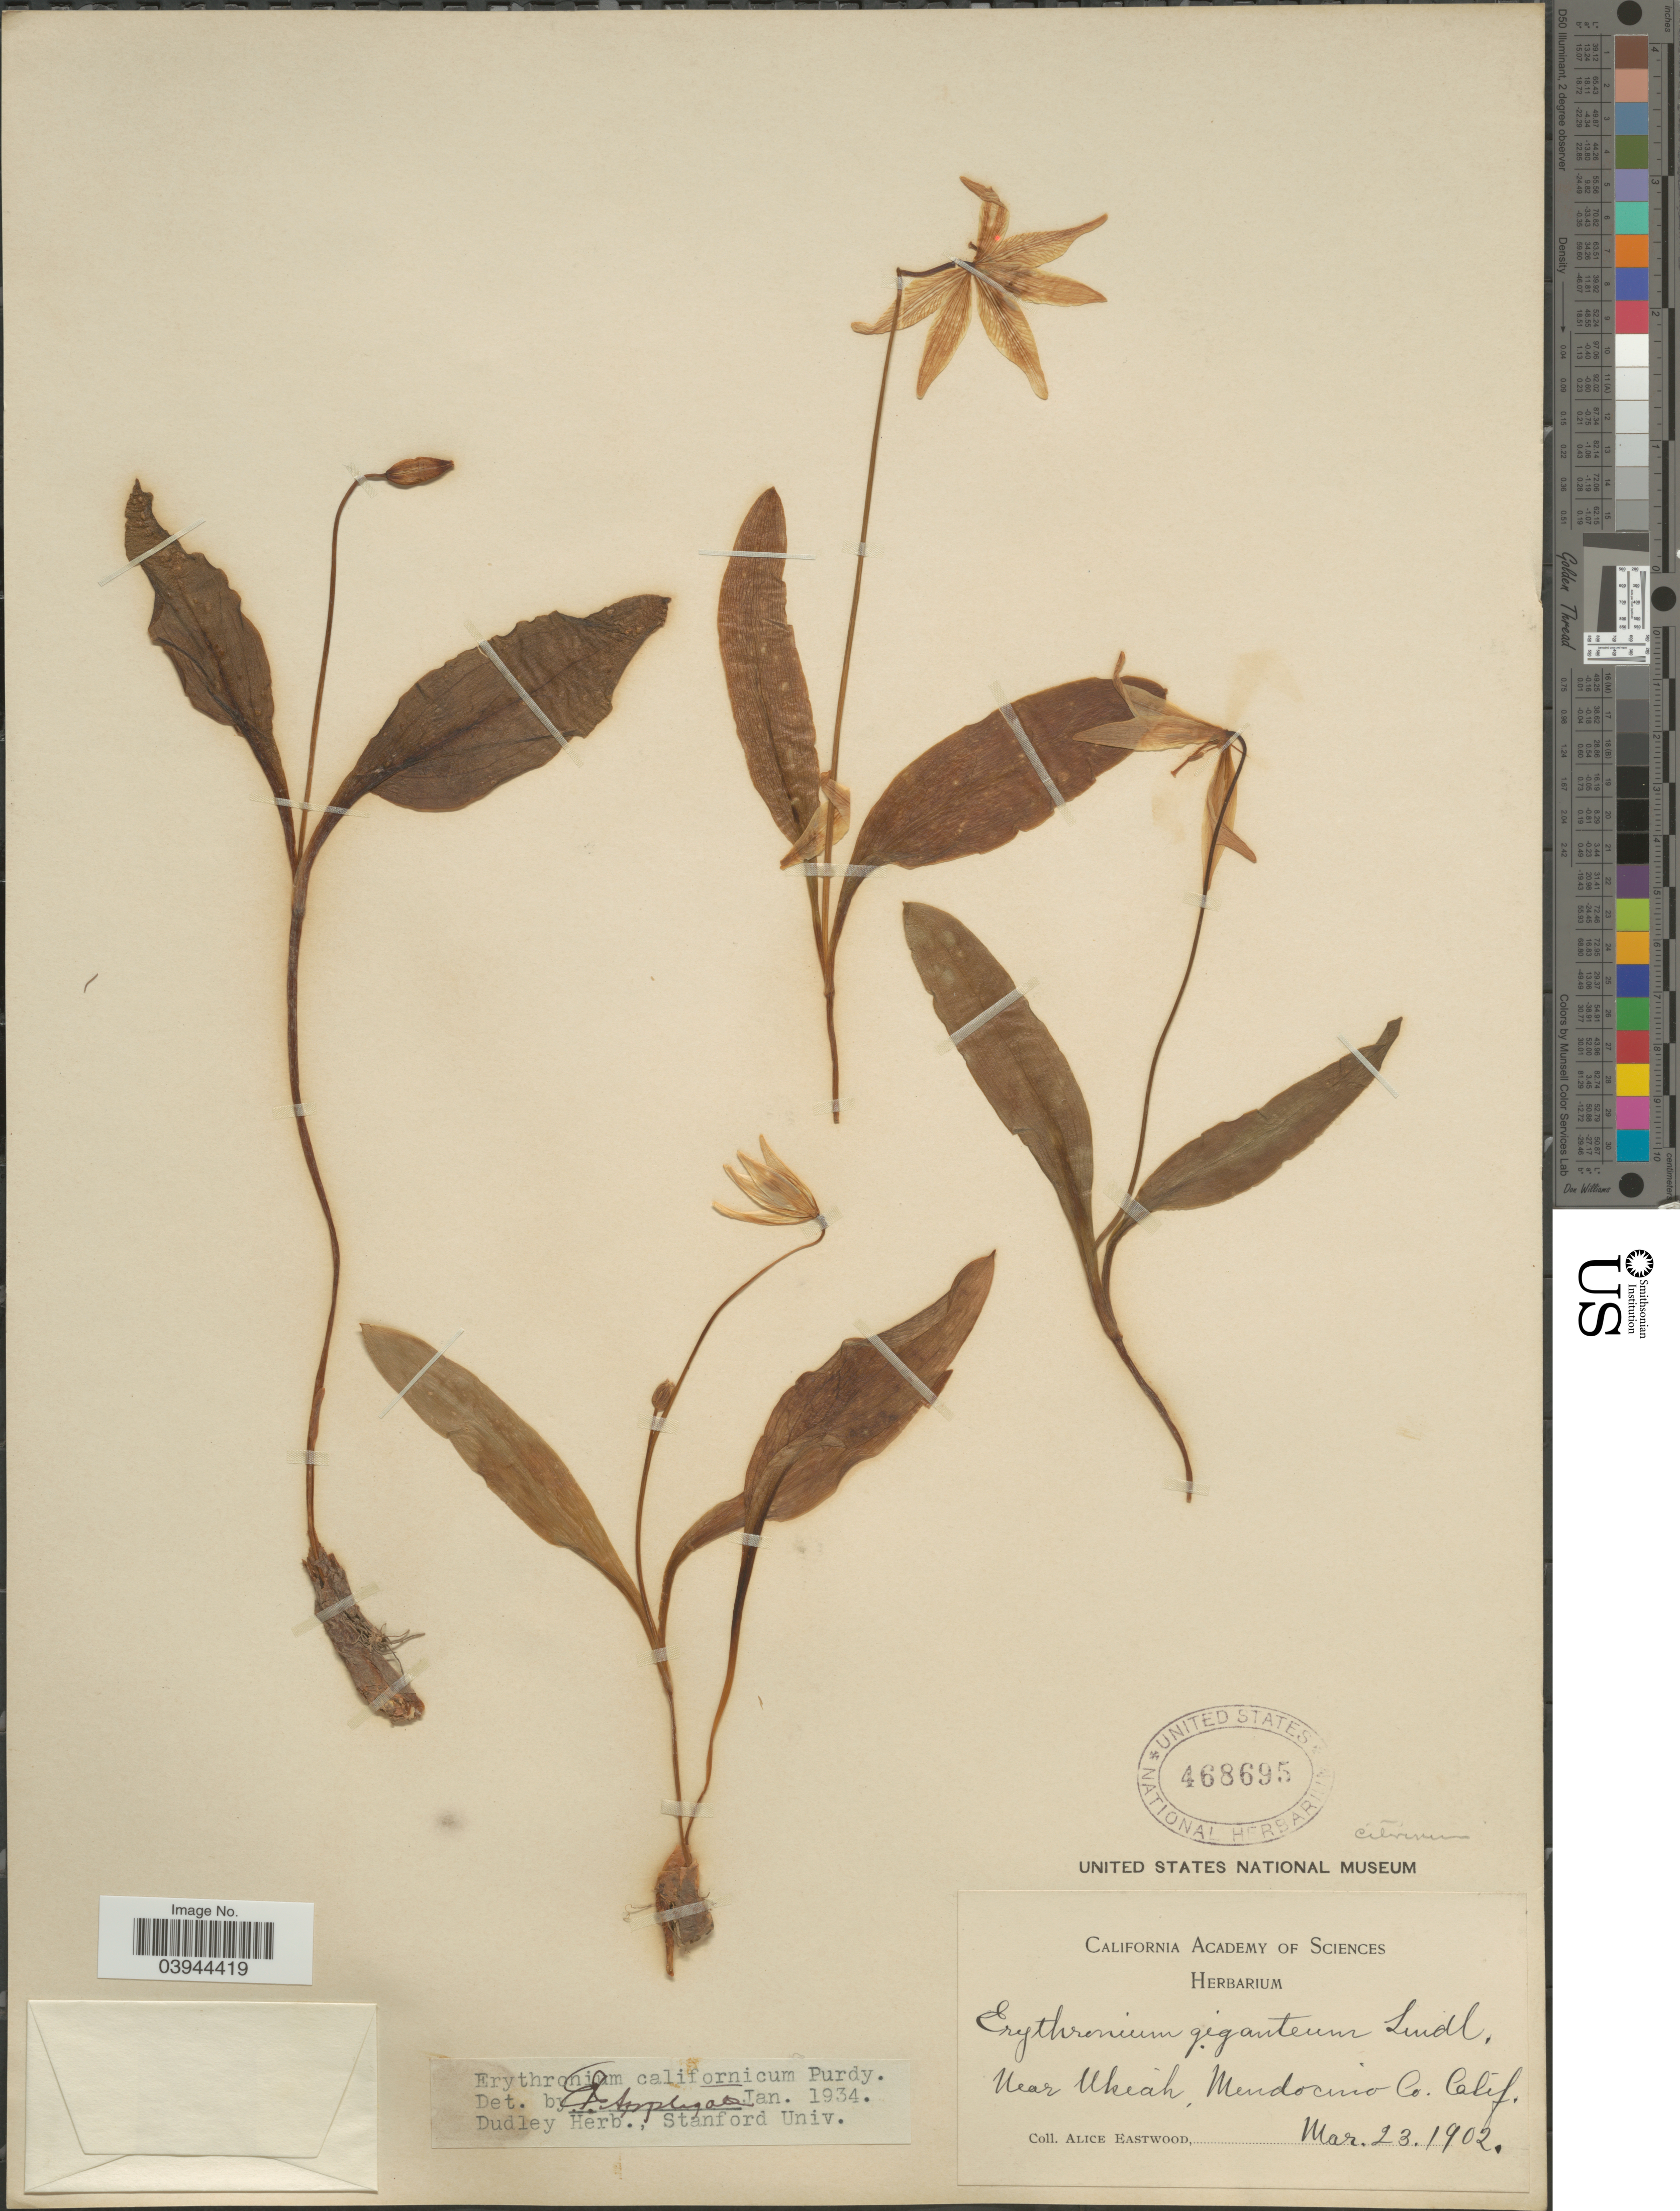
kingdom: Plantae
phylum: Tracheophyta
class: Liliopsida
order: Liliales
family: Liliaceae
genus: Erythronium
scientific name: Erythronium californicum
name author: Purdy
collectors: A. Eastwood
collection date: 1902-03-23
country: United States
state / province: California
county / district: Mendocino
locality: Near Ukiah, Mendocino Co.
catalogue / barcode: US 468695